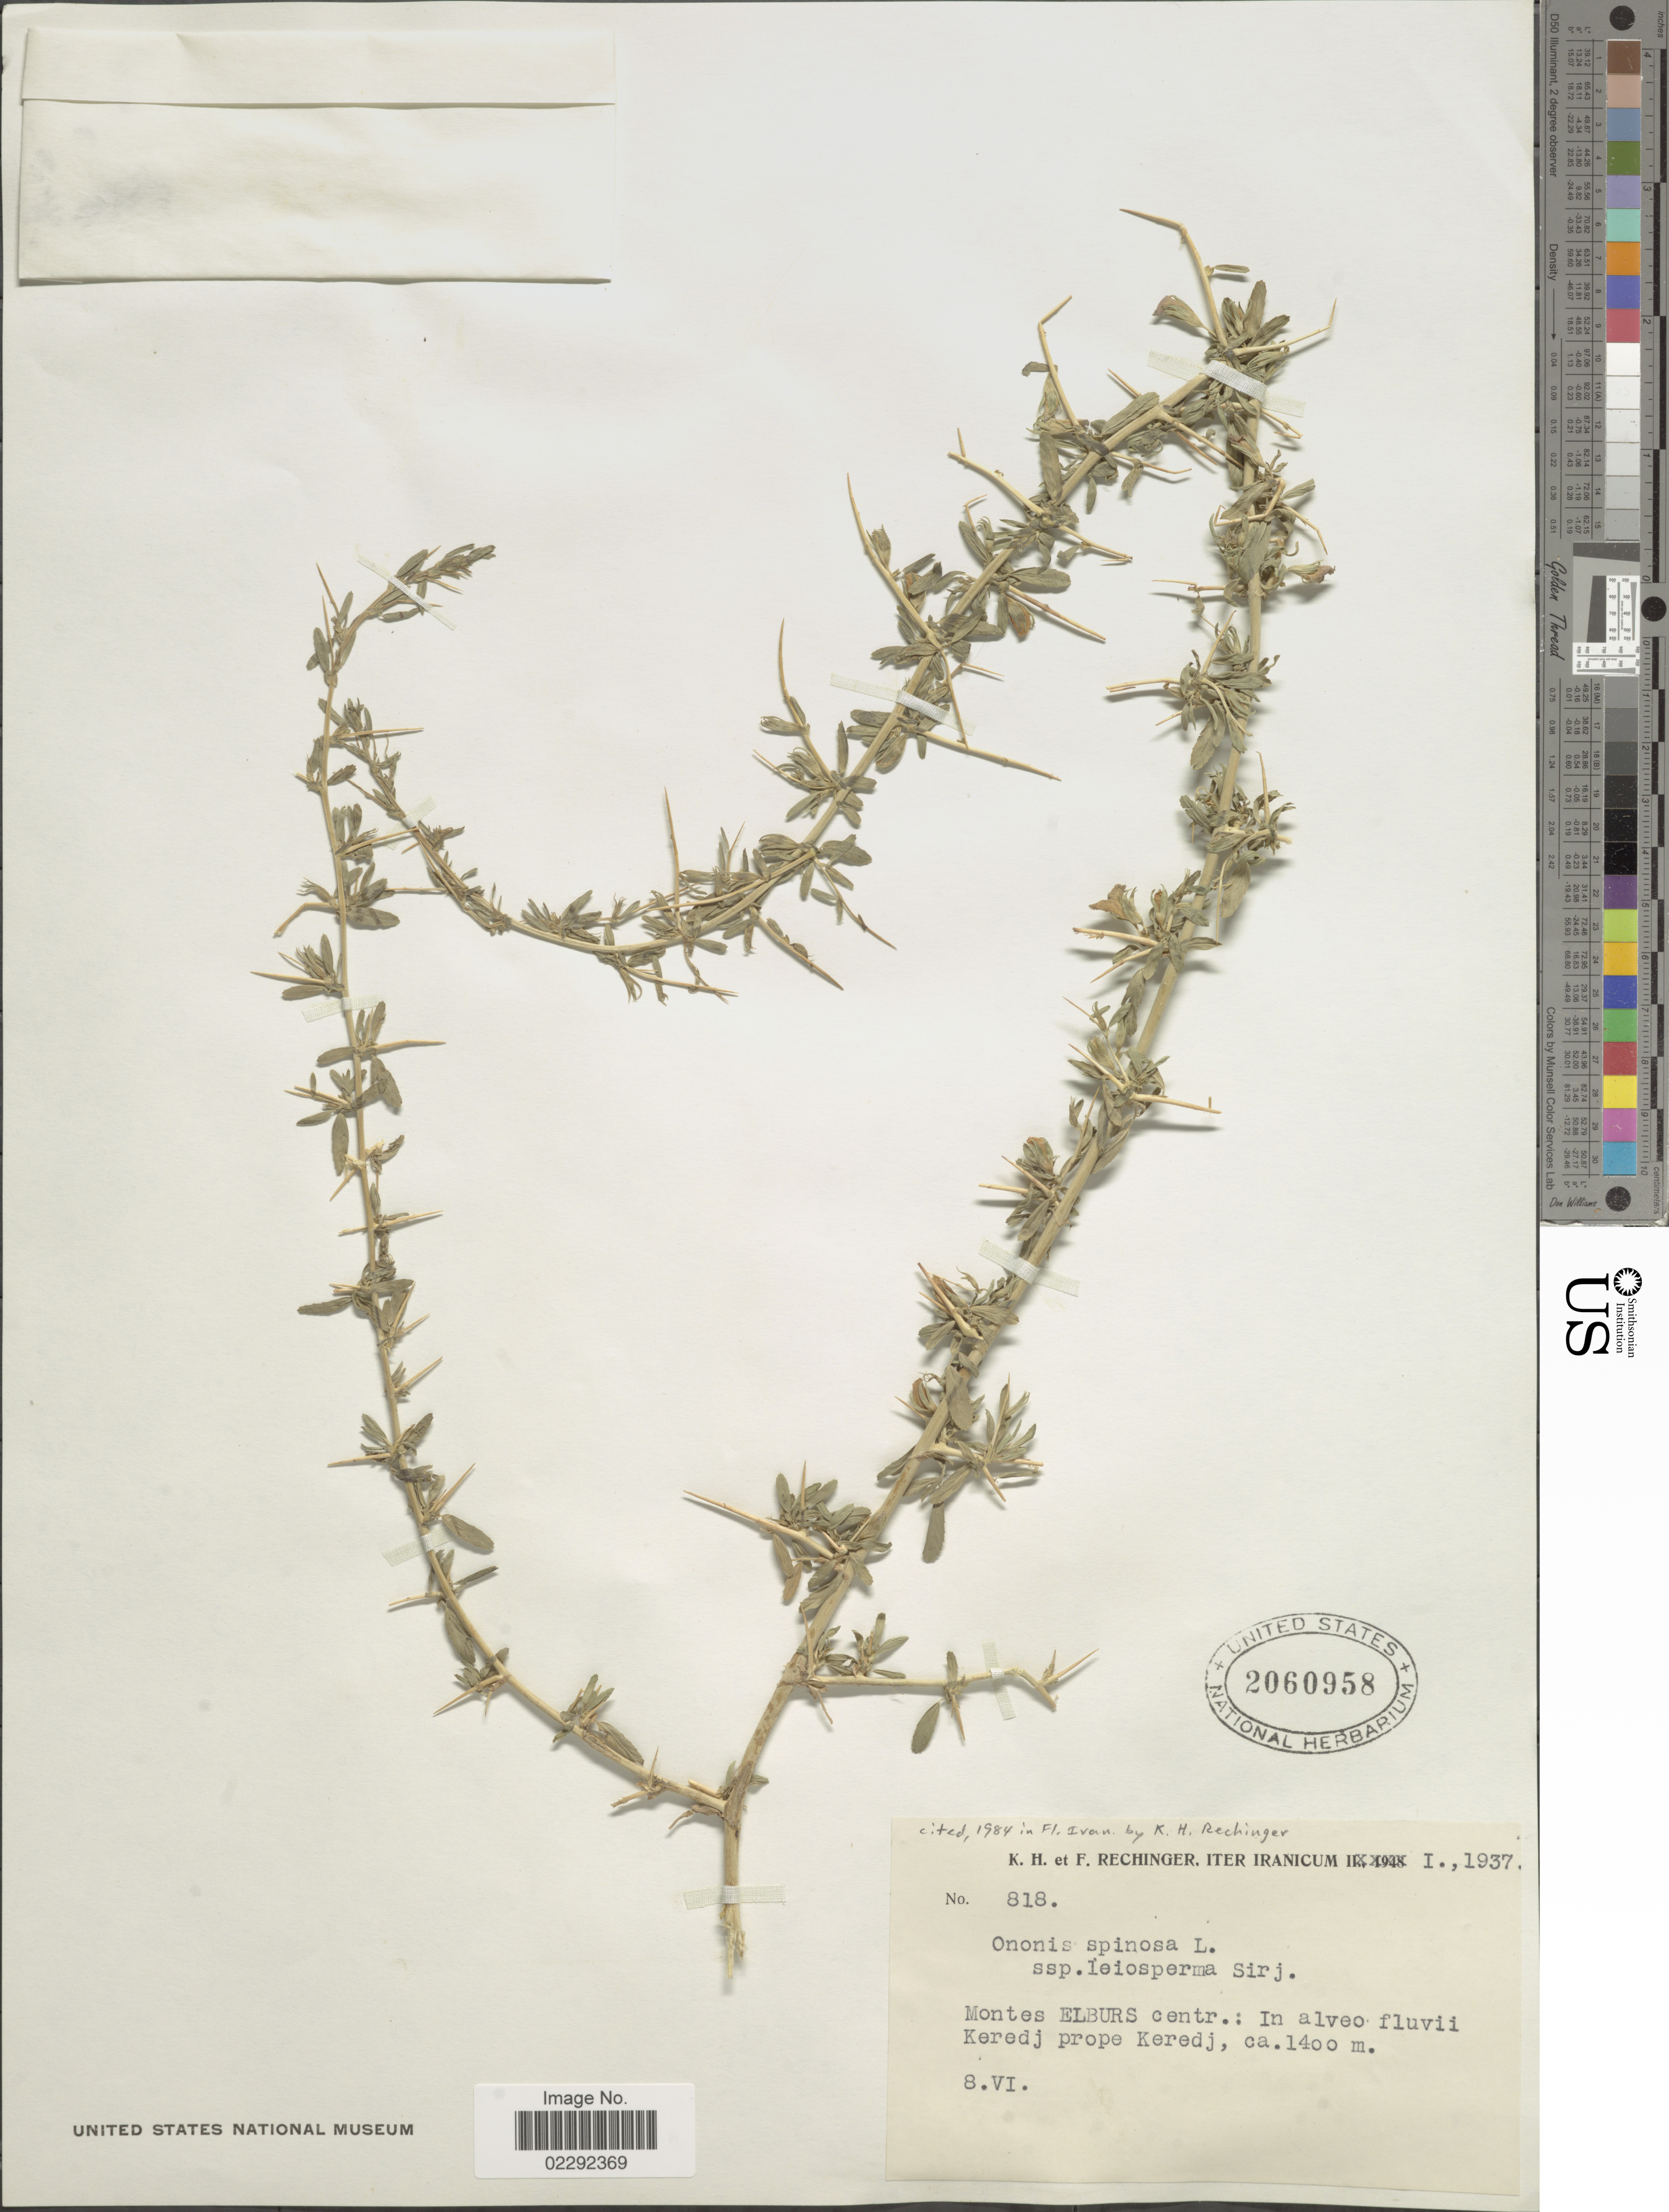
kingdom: Plantae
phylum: Tracheophyta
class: Magnoliopsida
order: Fabales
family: Fabaceae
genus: Ononis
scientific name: Ononis spinosa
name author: L.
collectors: K. H. Rechinger & F. Rechinger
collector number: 818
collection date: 1937-06-08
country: Iran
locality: Montes Elburs centr.: In alveo fluvii Keredj prope Keredj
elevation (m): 1400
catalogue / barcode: US 2060958